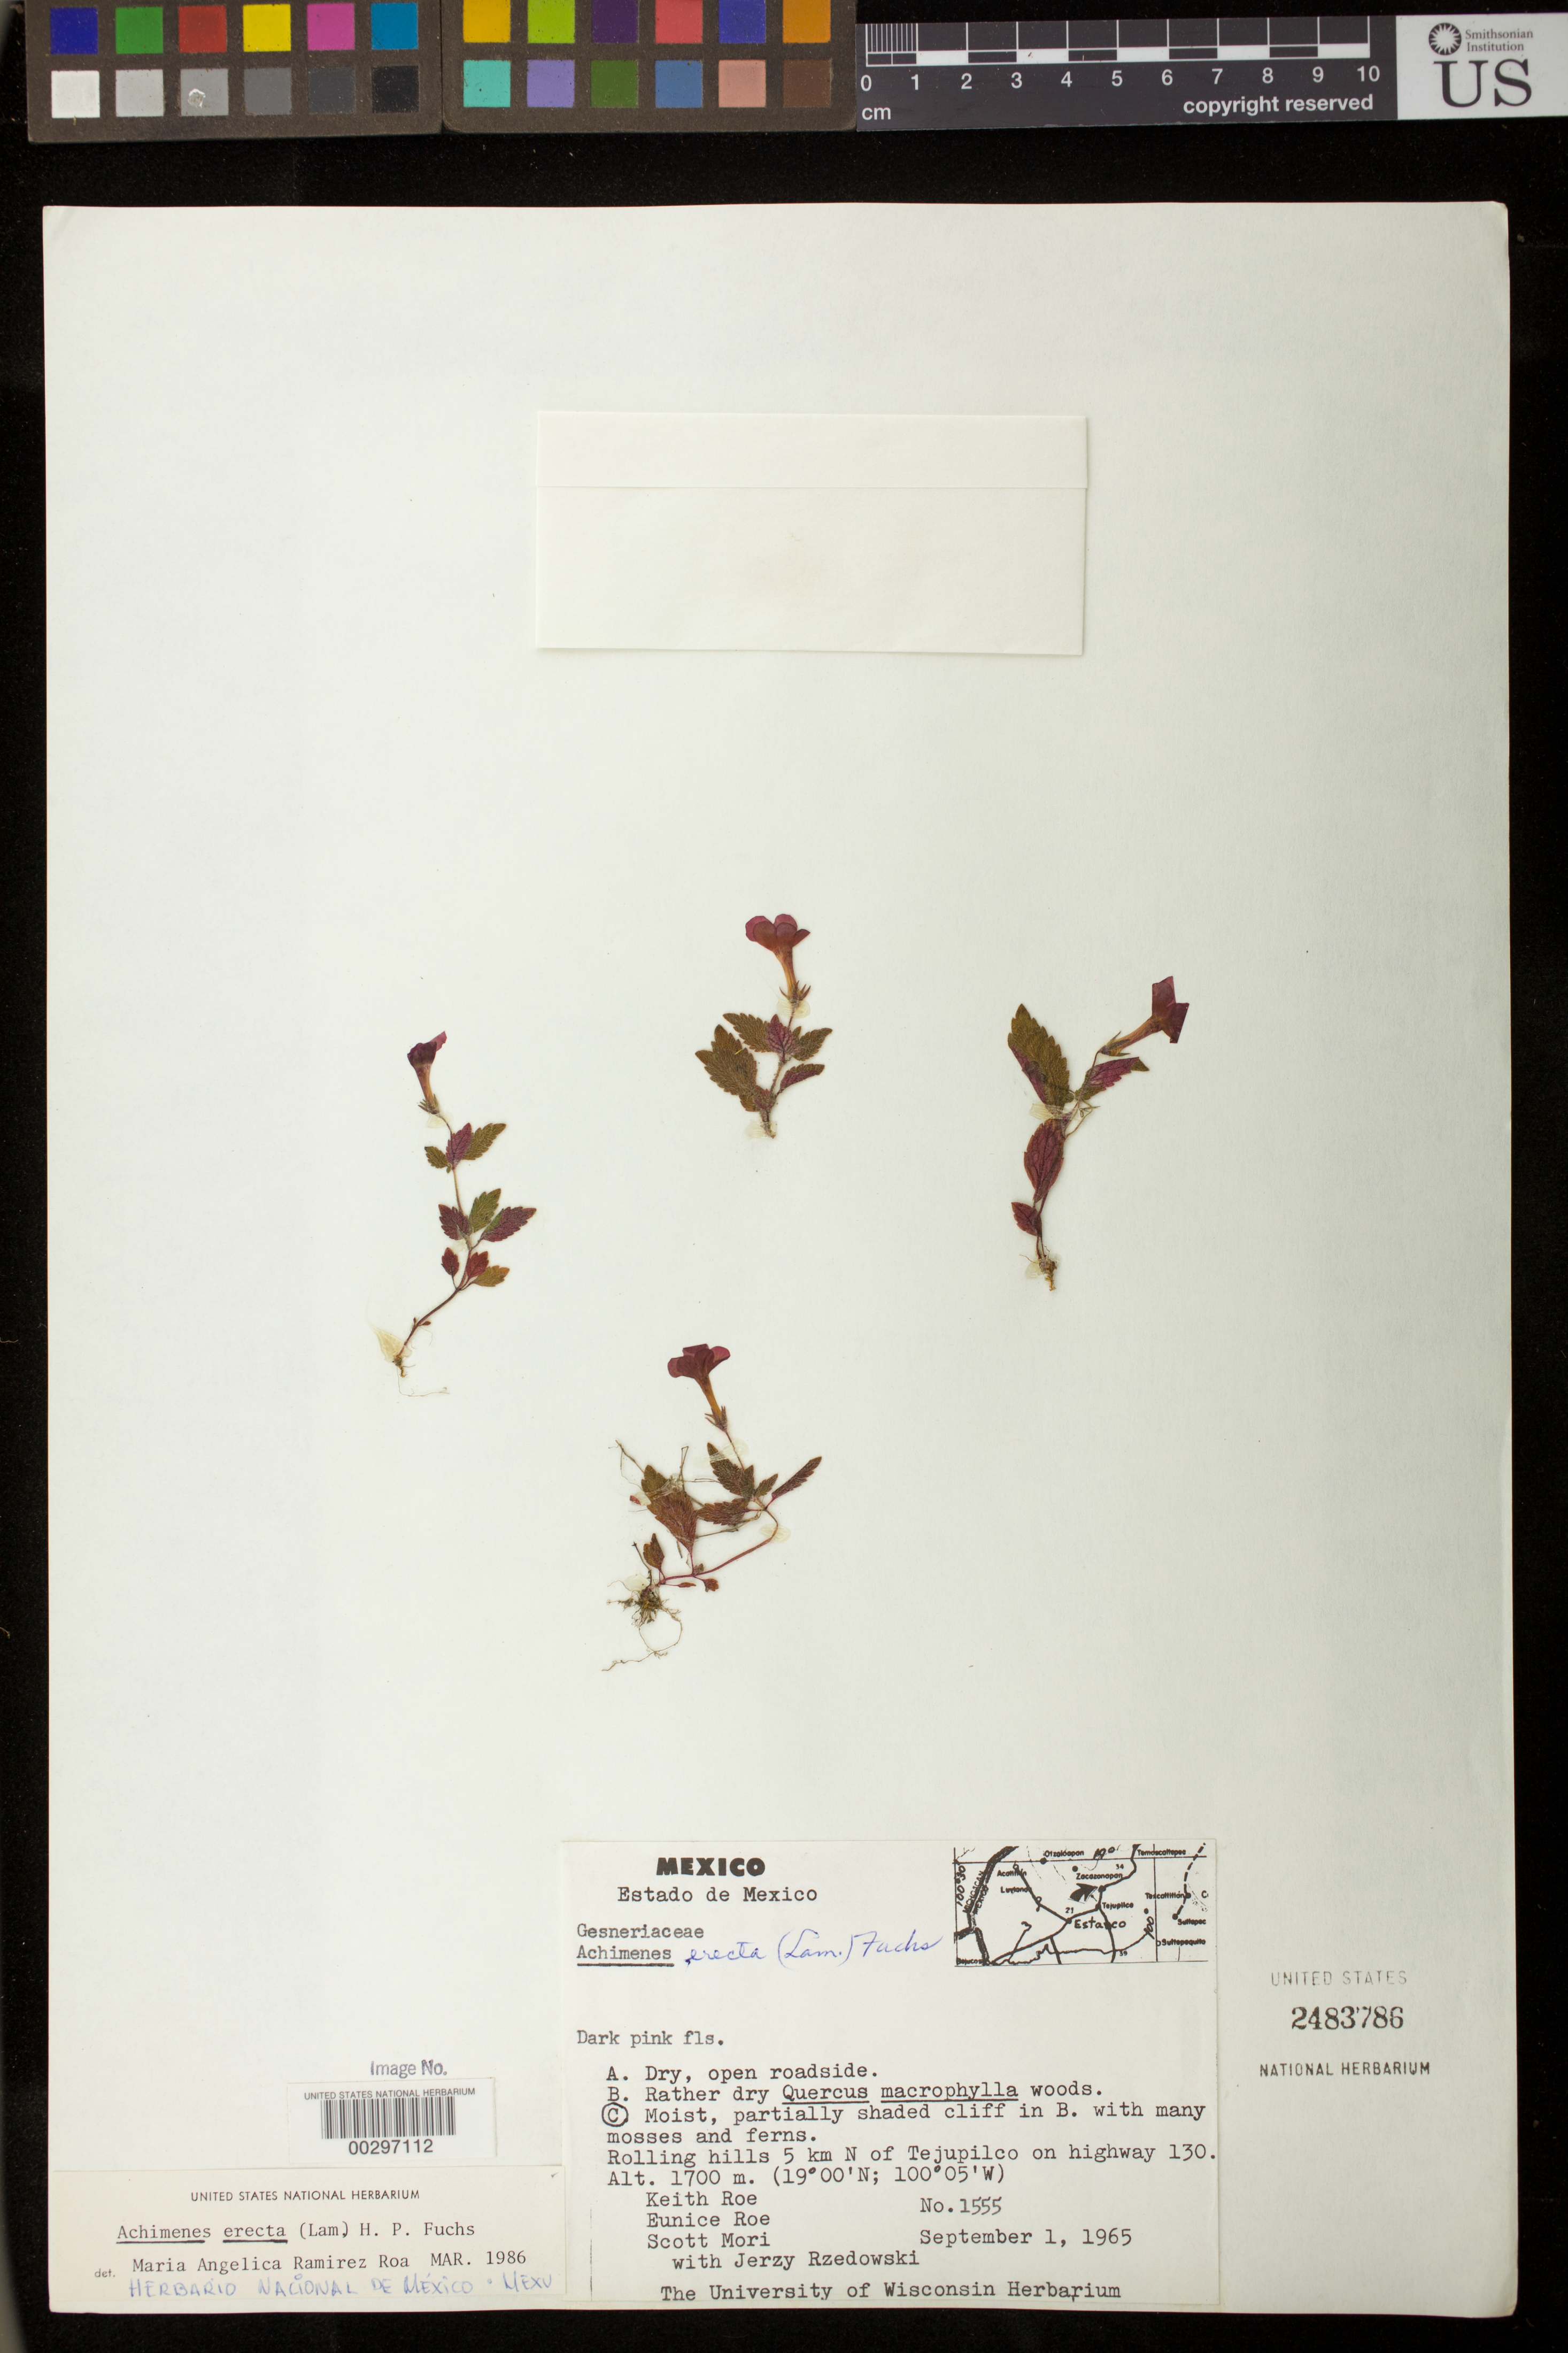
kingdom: Plantae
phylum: Tracheophyta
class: Magnoliopsida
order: Lamiales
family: Gesneriaceae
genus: Achimenes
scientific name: Achimenes erecta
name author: (Lam.) H.P. Fuchs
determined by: Skog, Laurence E.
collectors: K. Roe, E. Roe, S. Mori & J. Rzedowski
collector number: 1555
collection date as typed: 01 Sep 1965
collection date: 1965-09-01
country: Mexico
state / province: México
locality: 5 km N of Tejupilco on highway 130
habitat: Rolling hills; moist, partially shaded cliff in B. with many mosses and ferns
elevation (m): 1700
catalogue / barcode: US 2483786